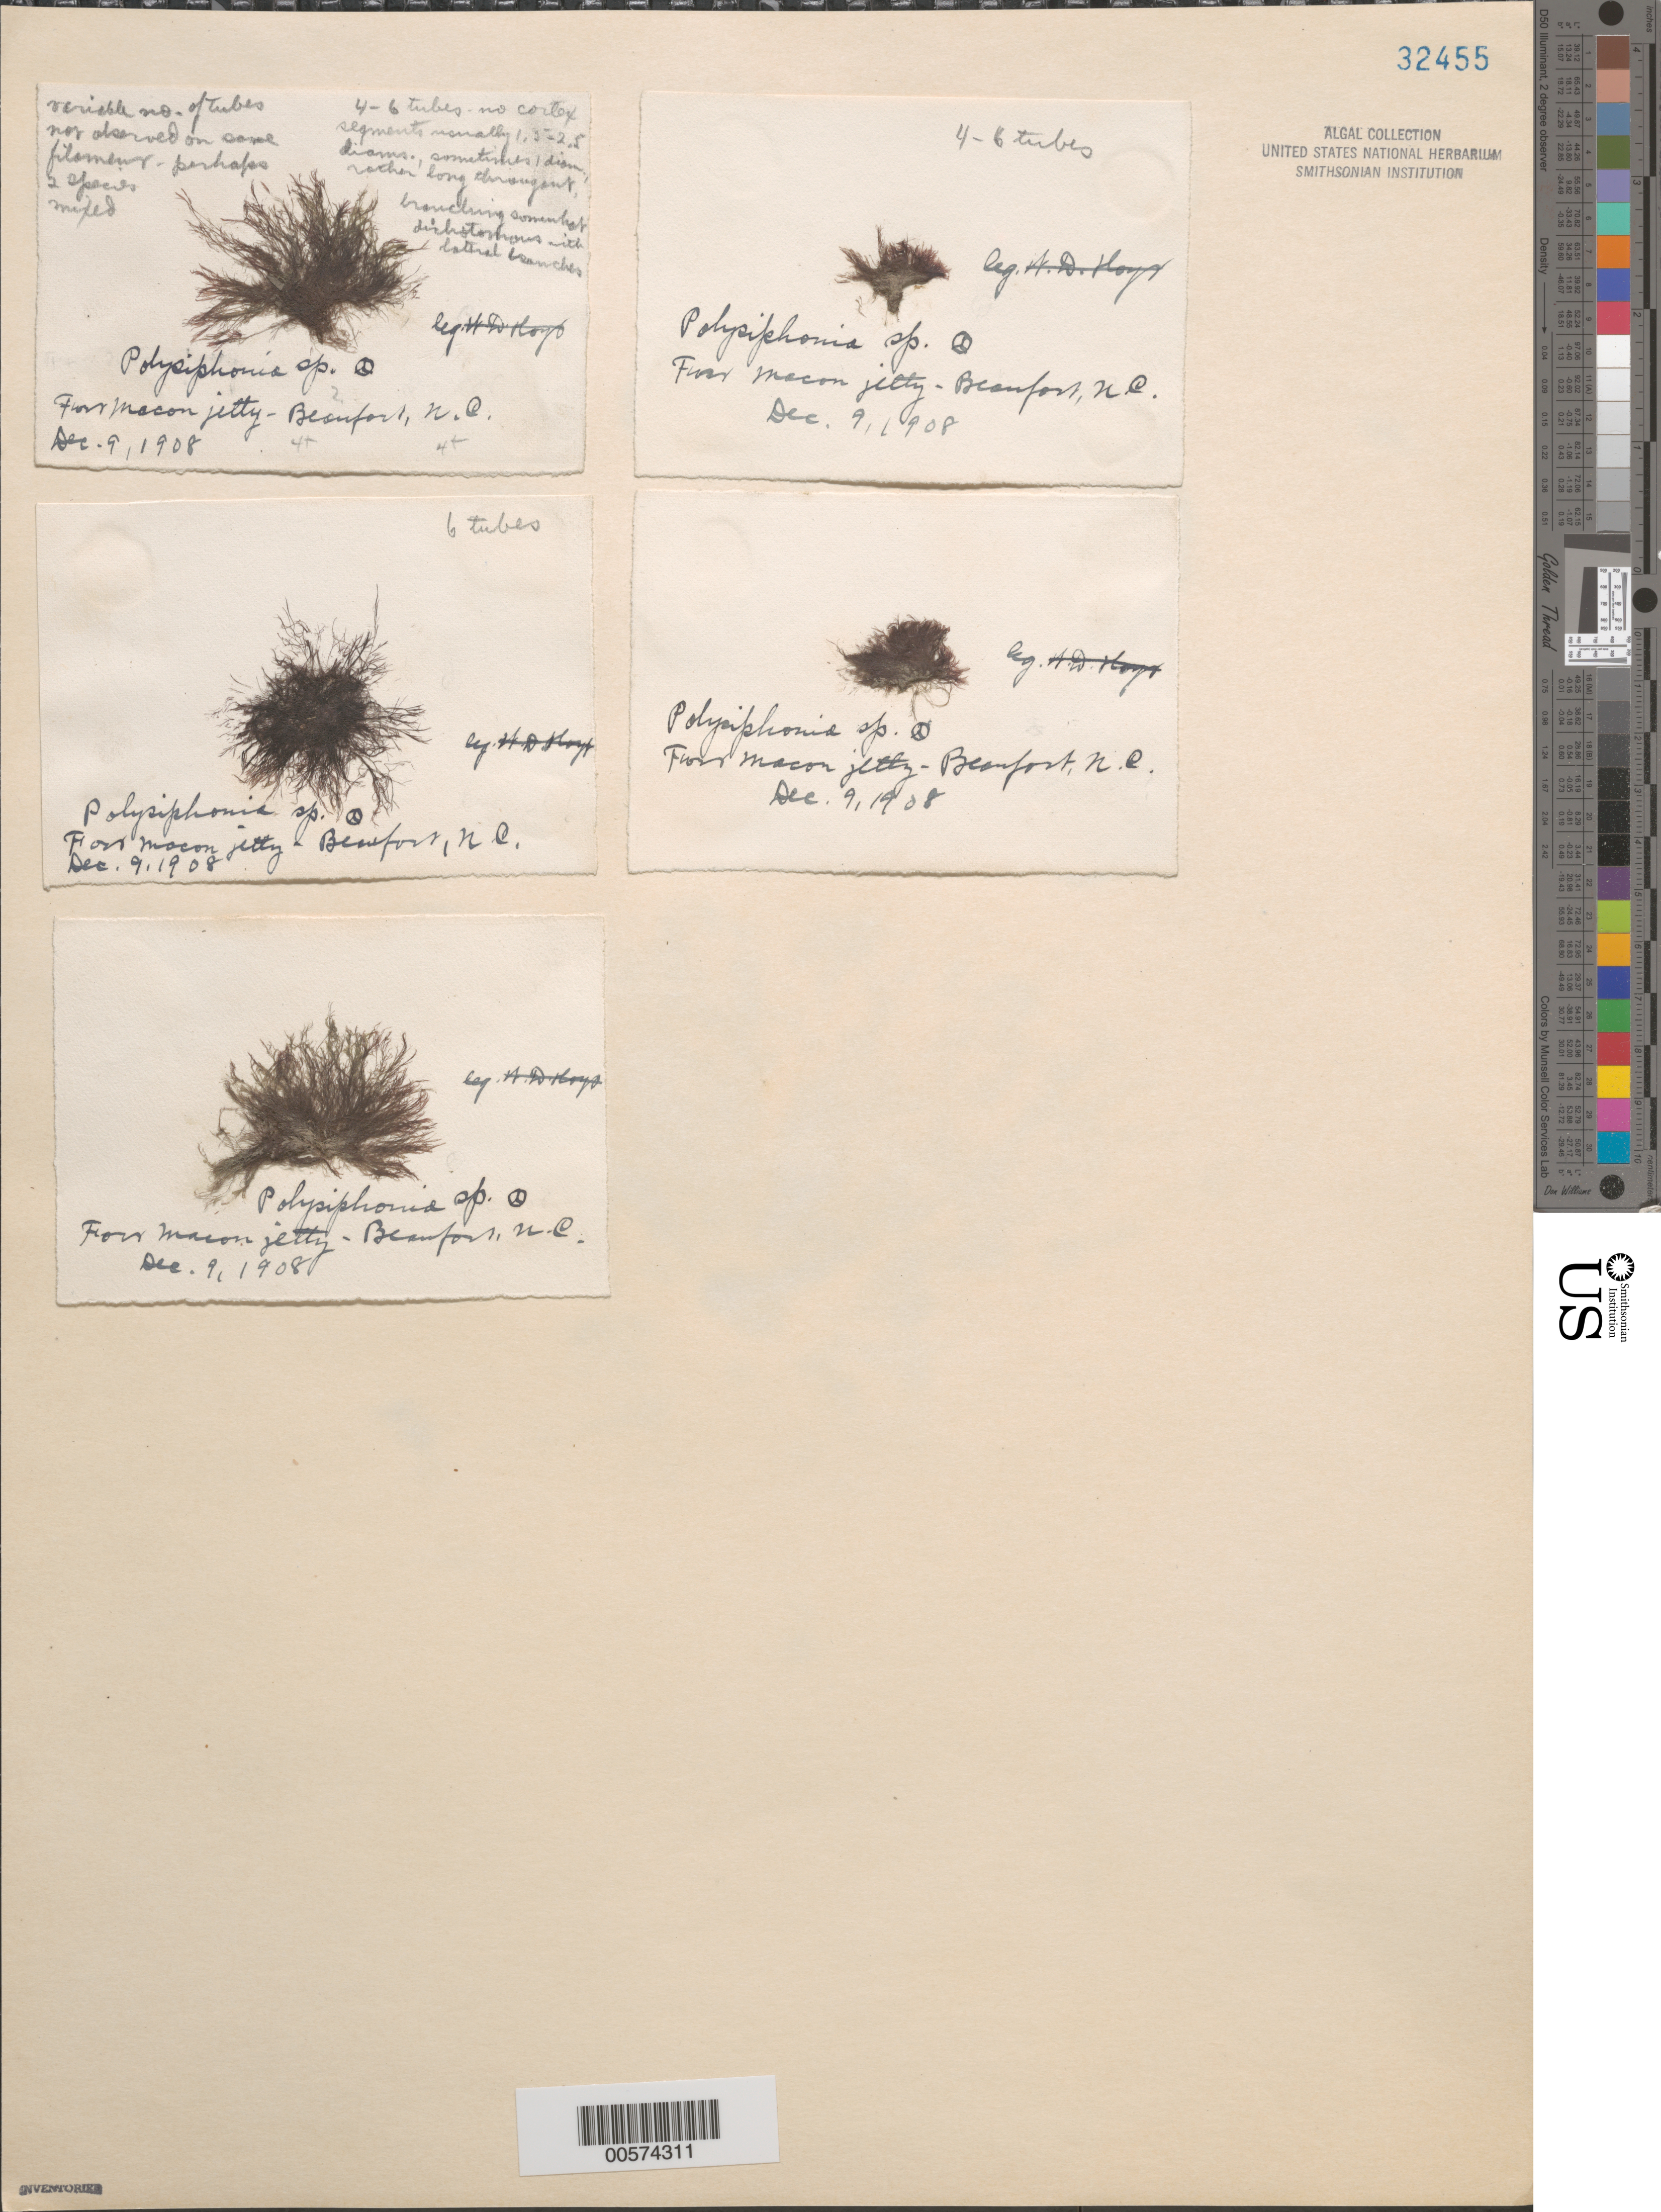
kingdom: Plantae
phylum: Rhodophyta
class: Florideophyceae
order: Ceramiales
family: Rhodomelaceae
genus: Polysiphonia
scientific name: Polysiphonia sp.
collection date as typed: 09 Dec 1908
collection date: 1908-12-09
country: United States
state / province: North Carolina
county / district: Carteret County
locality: Beaufort, Fort Macon jetty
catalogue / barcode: US 32455